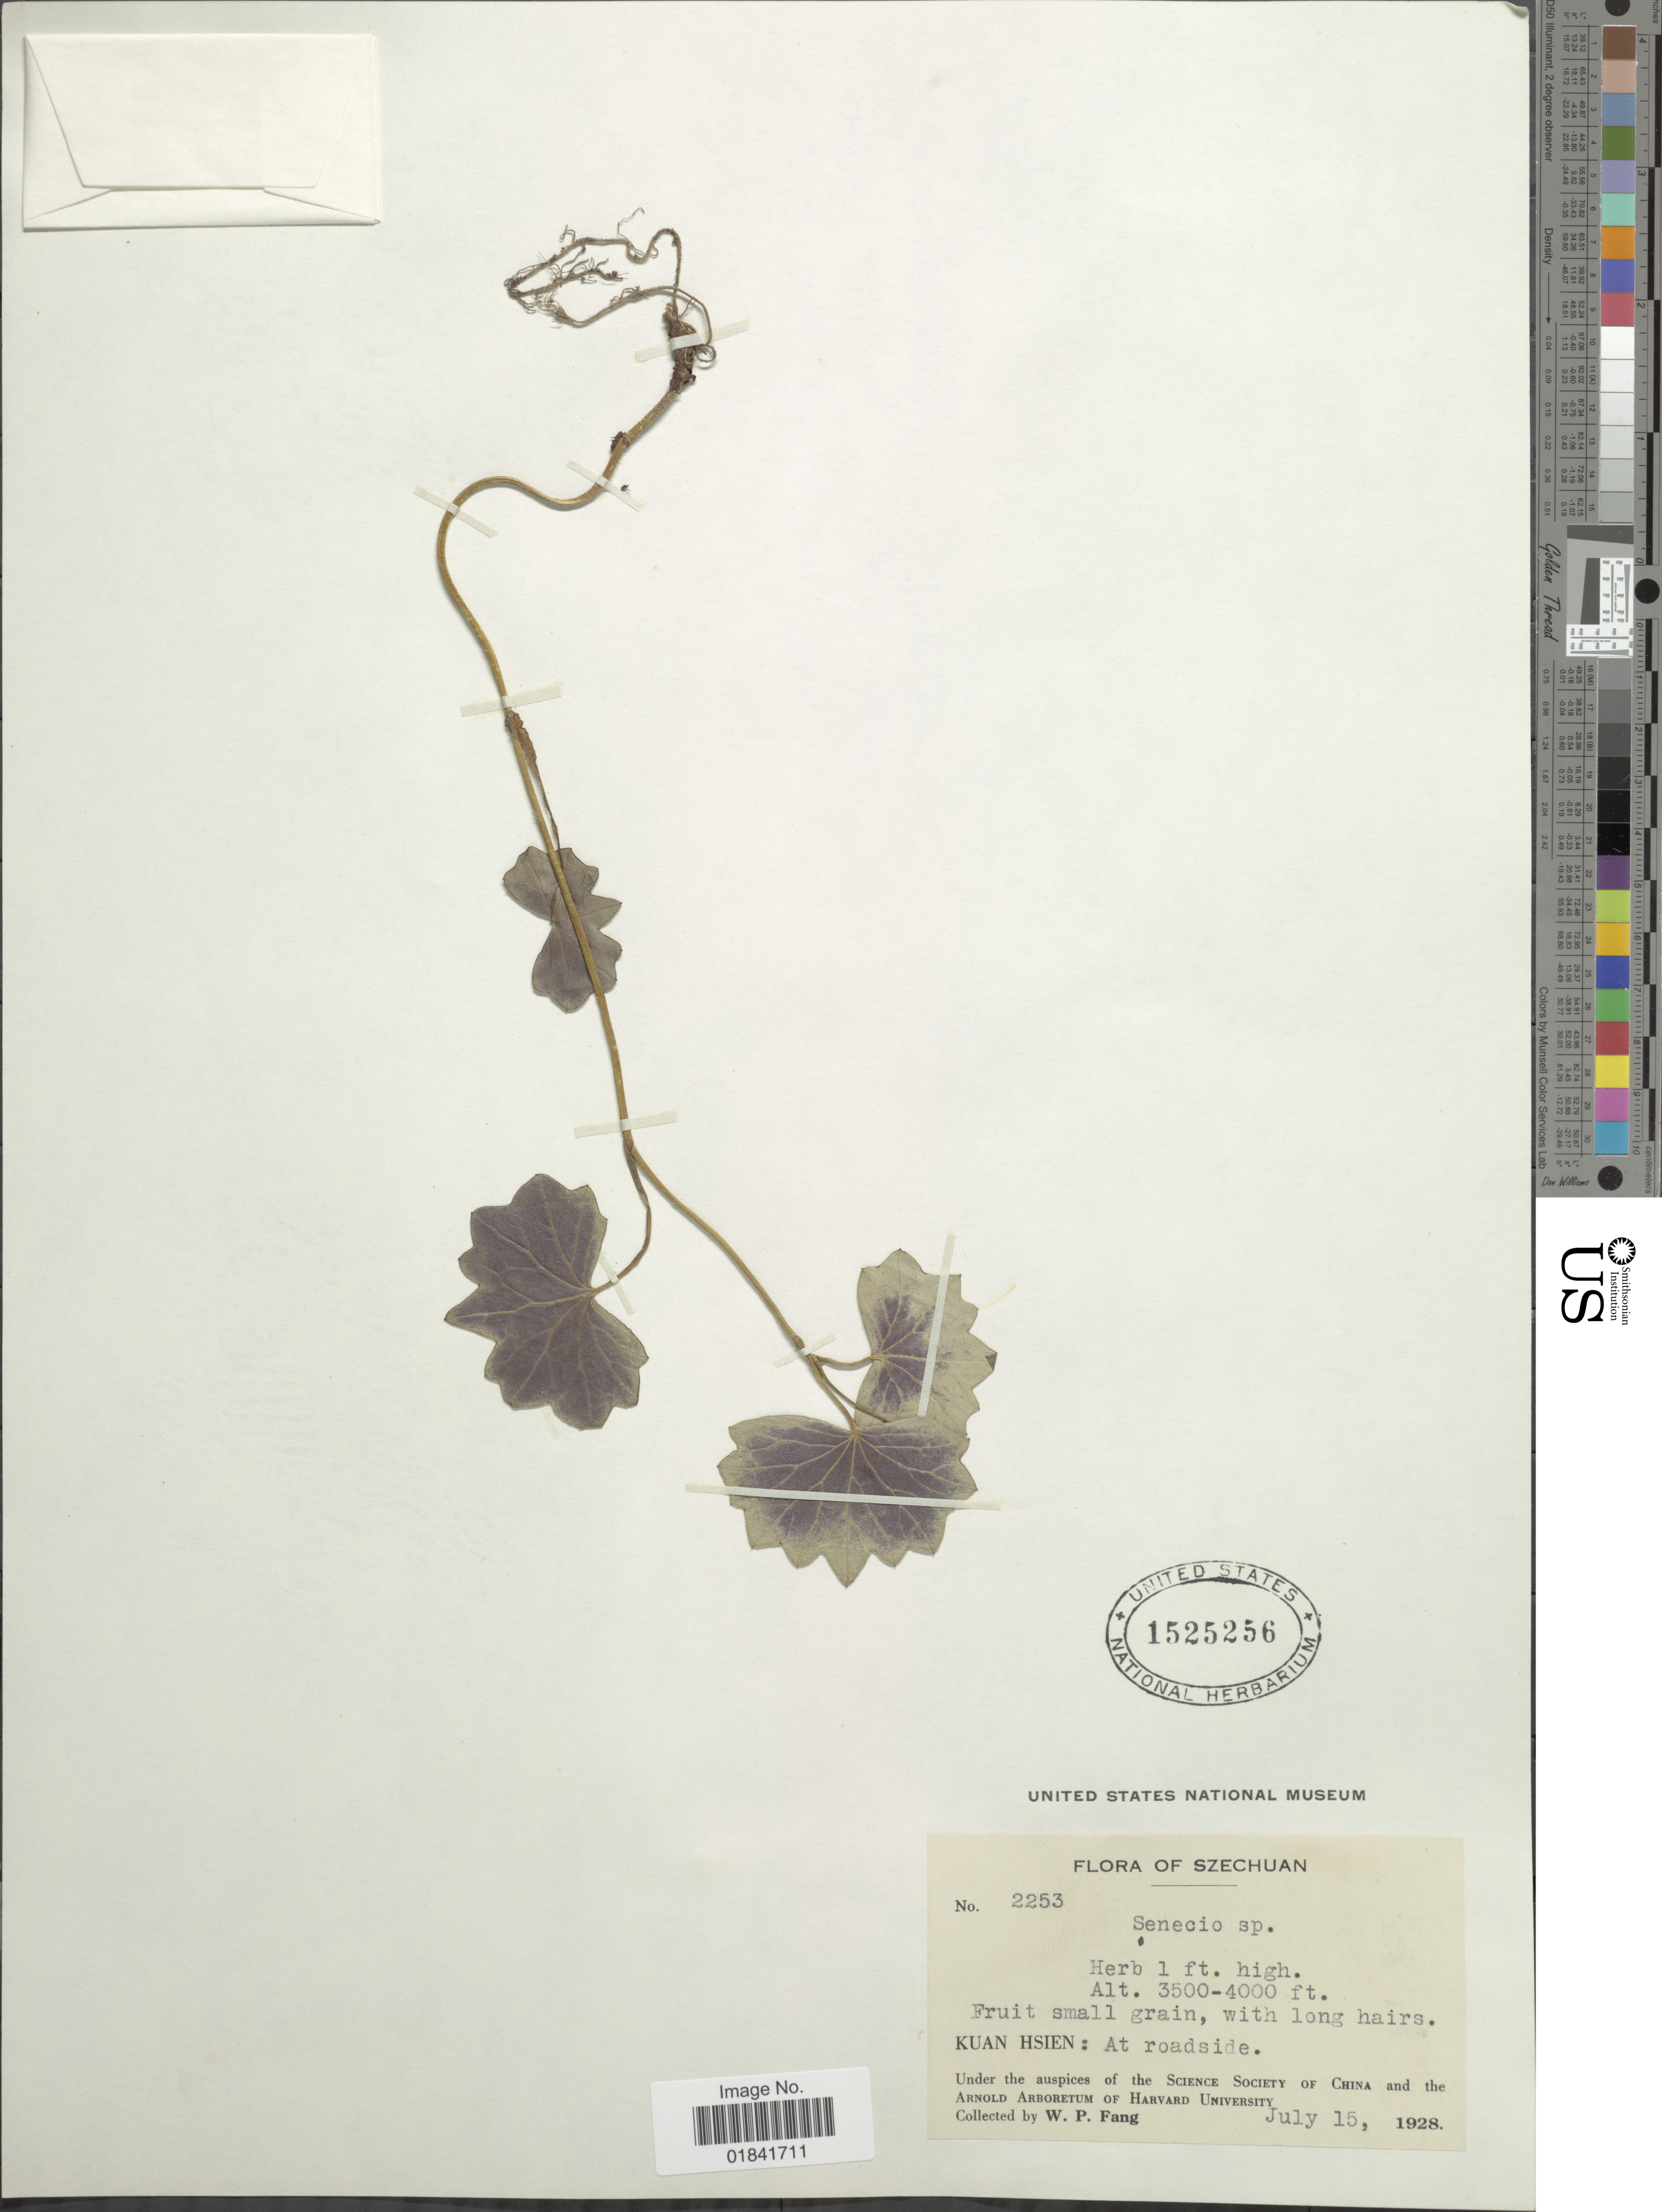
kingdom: Plantae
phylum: Tracheophyta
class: Magnoliopsida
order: Asterales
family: Asteraceae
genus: Senecio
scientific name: Senecio sp.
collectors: W. P. Fang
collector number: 2253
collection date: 1928-07-15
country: China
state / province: Sichuan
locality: Szechuan, Kuan Hsien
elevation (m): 1067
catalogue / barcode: US 1525256